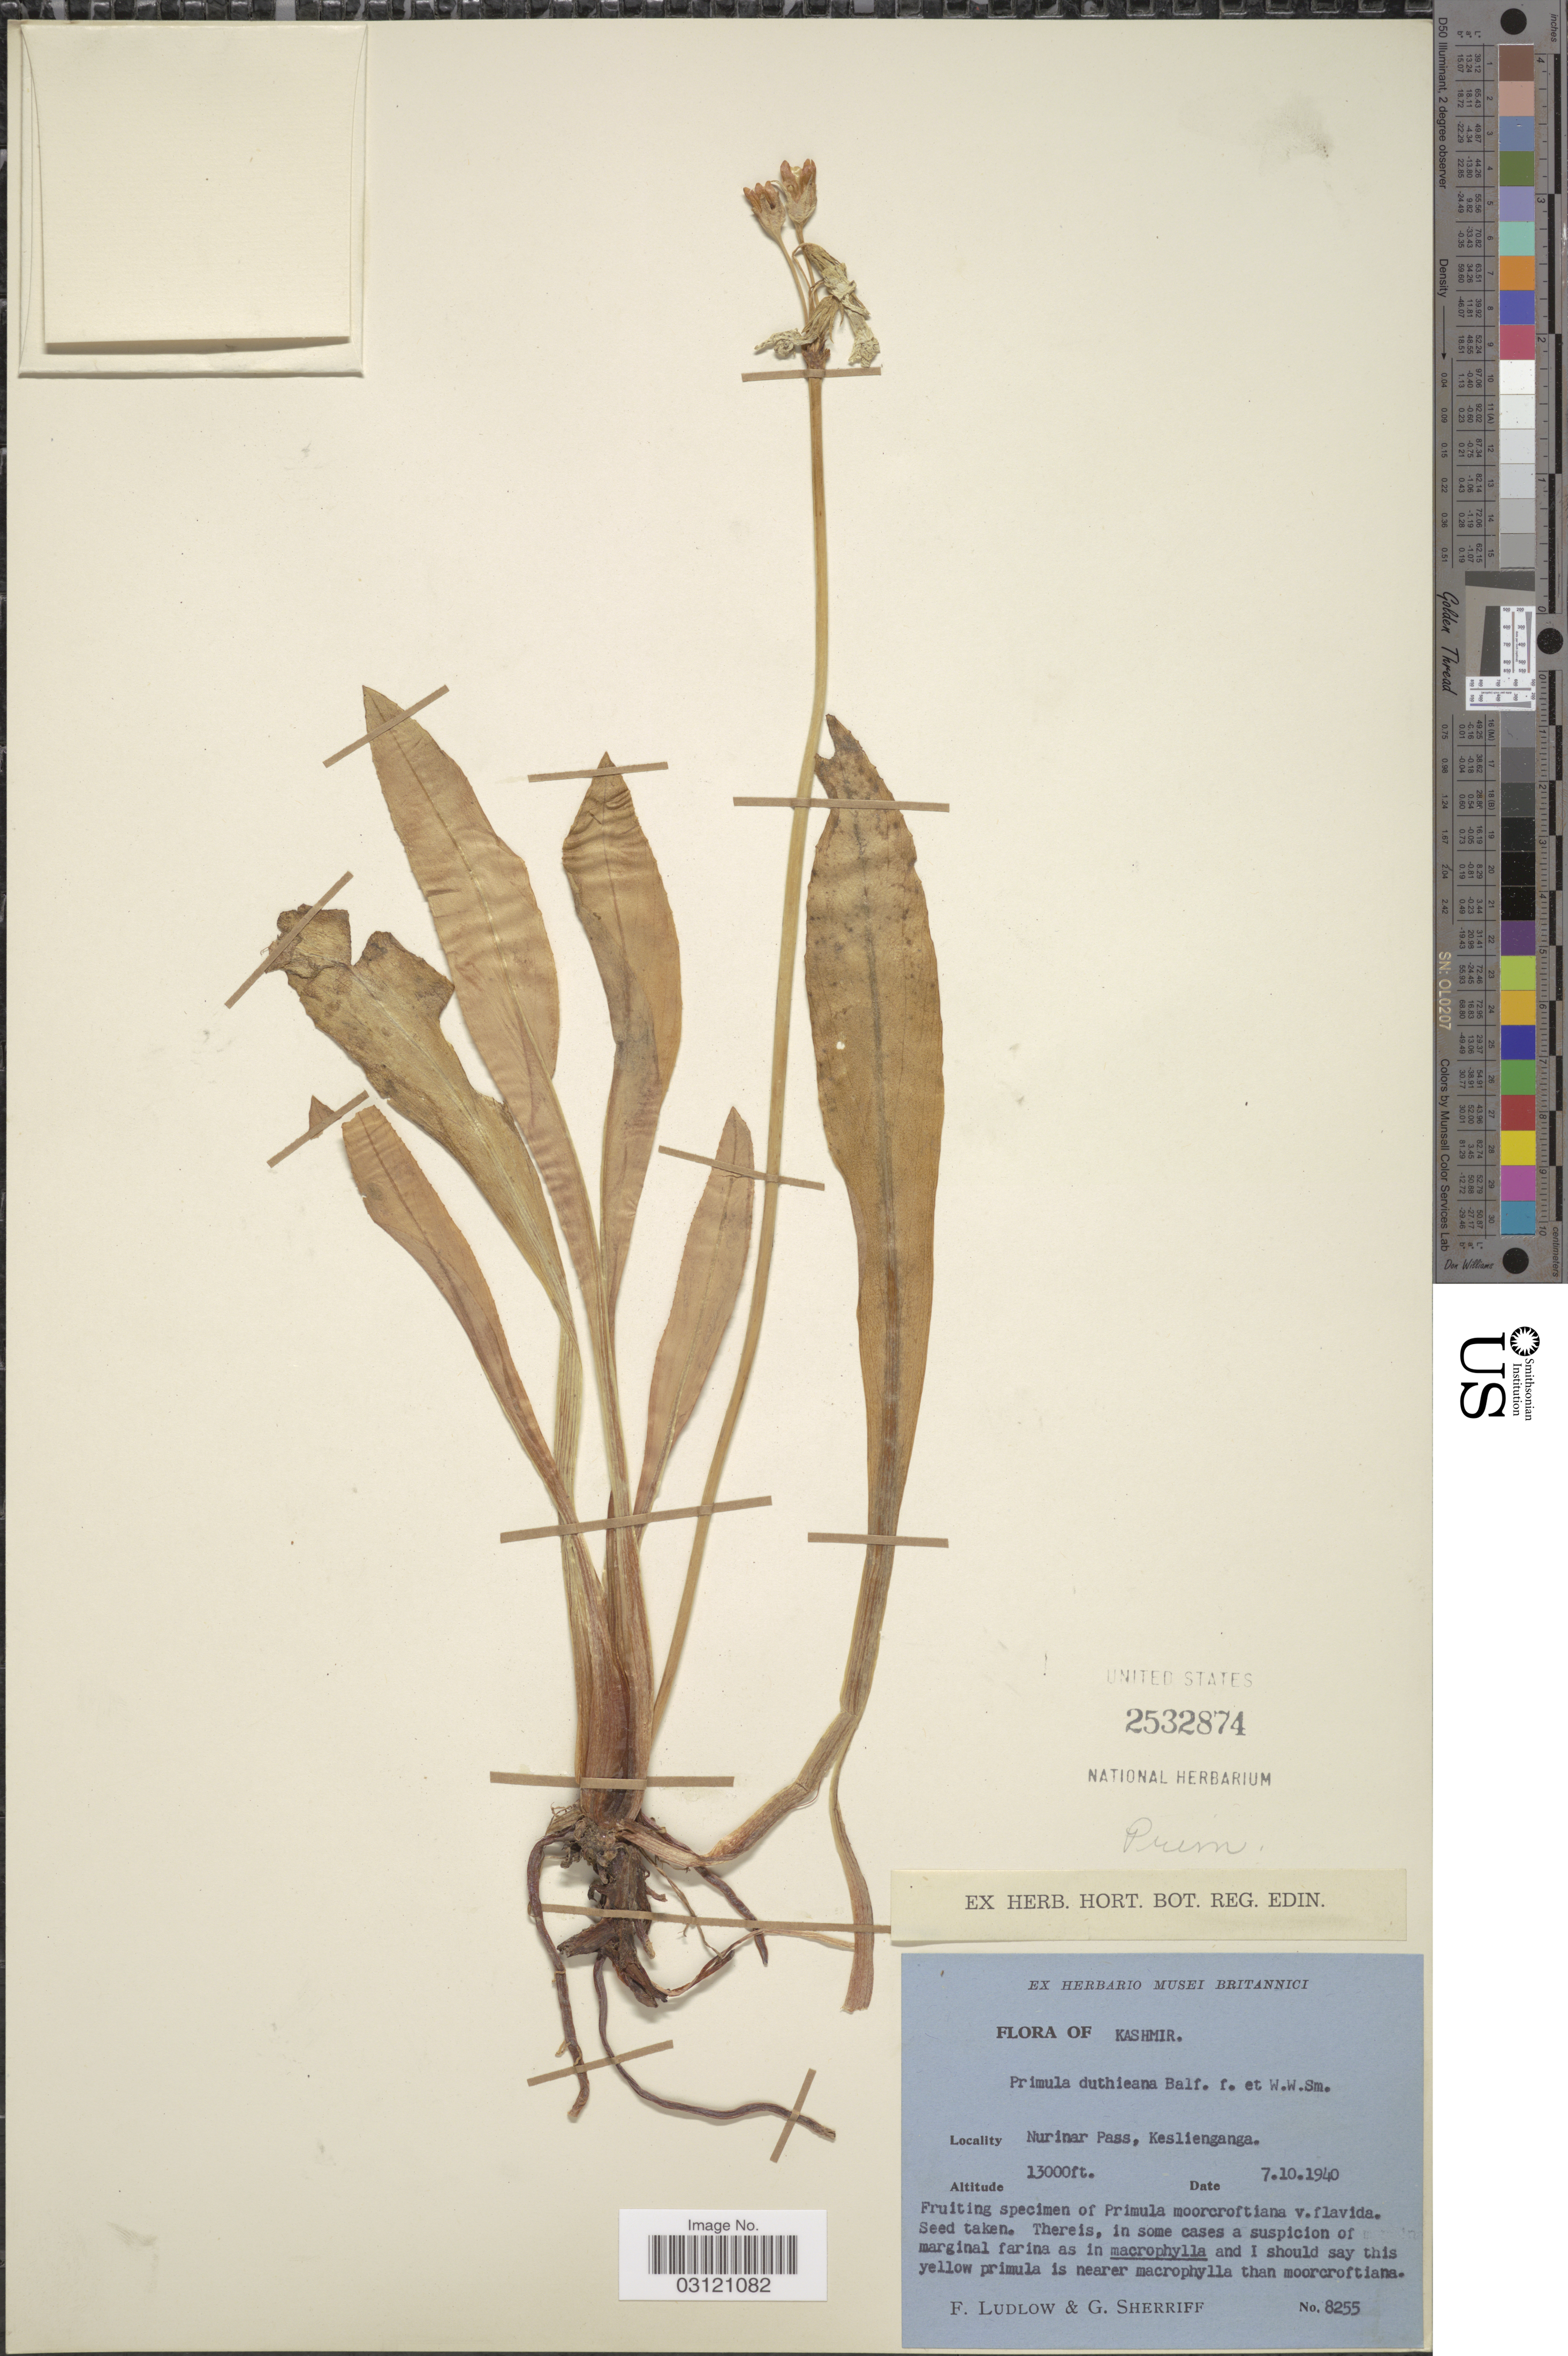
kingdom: Plantae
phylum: Tracheophyta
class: Magnoliopsida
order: Ericales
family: Primulaceae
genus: Primula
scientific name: Primula duthieana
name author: Balf. f. & W.W. Sm.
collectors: F. Ludlow & G. Sherriff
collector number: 8255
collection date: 1940-10-07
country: India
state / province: Jammu and Kashmir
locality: Kashmir. Nurinar Pass, Keslienganga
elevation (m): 3962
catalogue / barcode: US 2532874